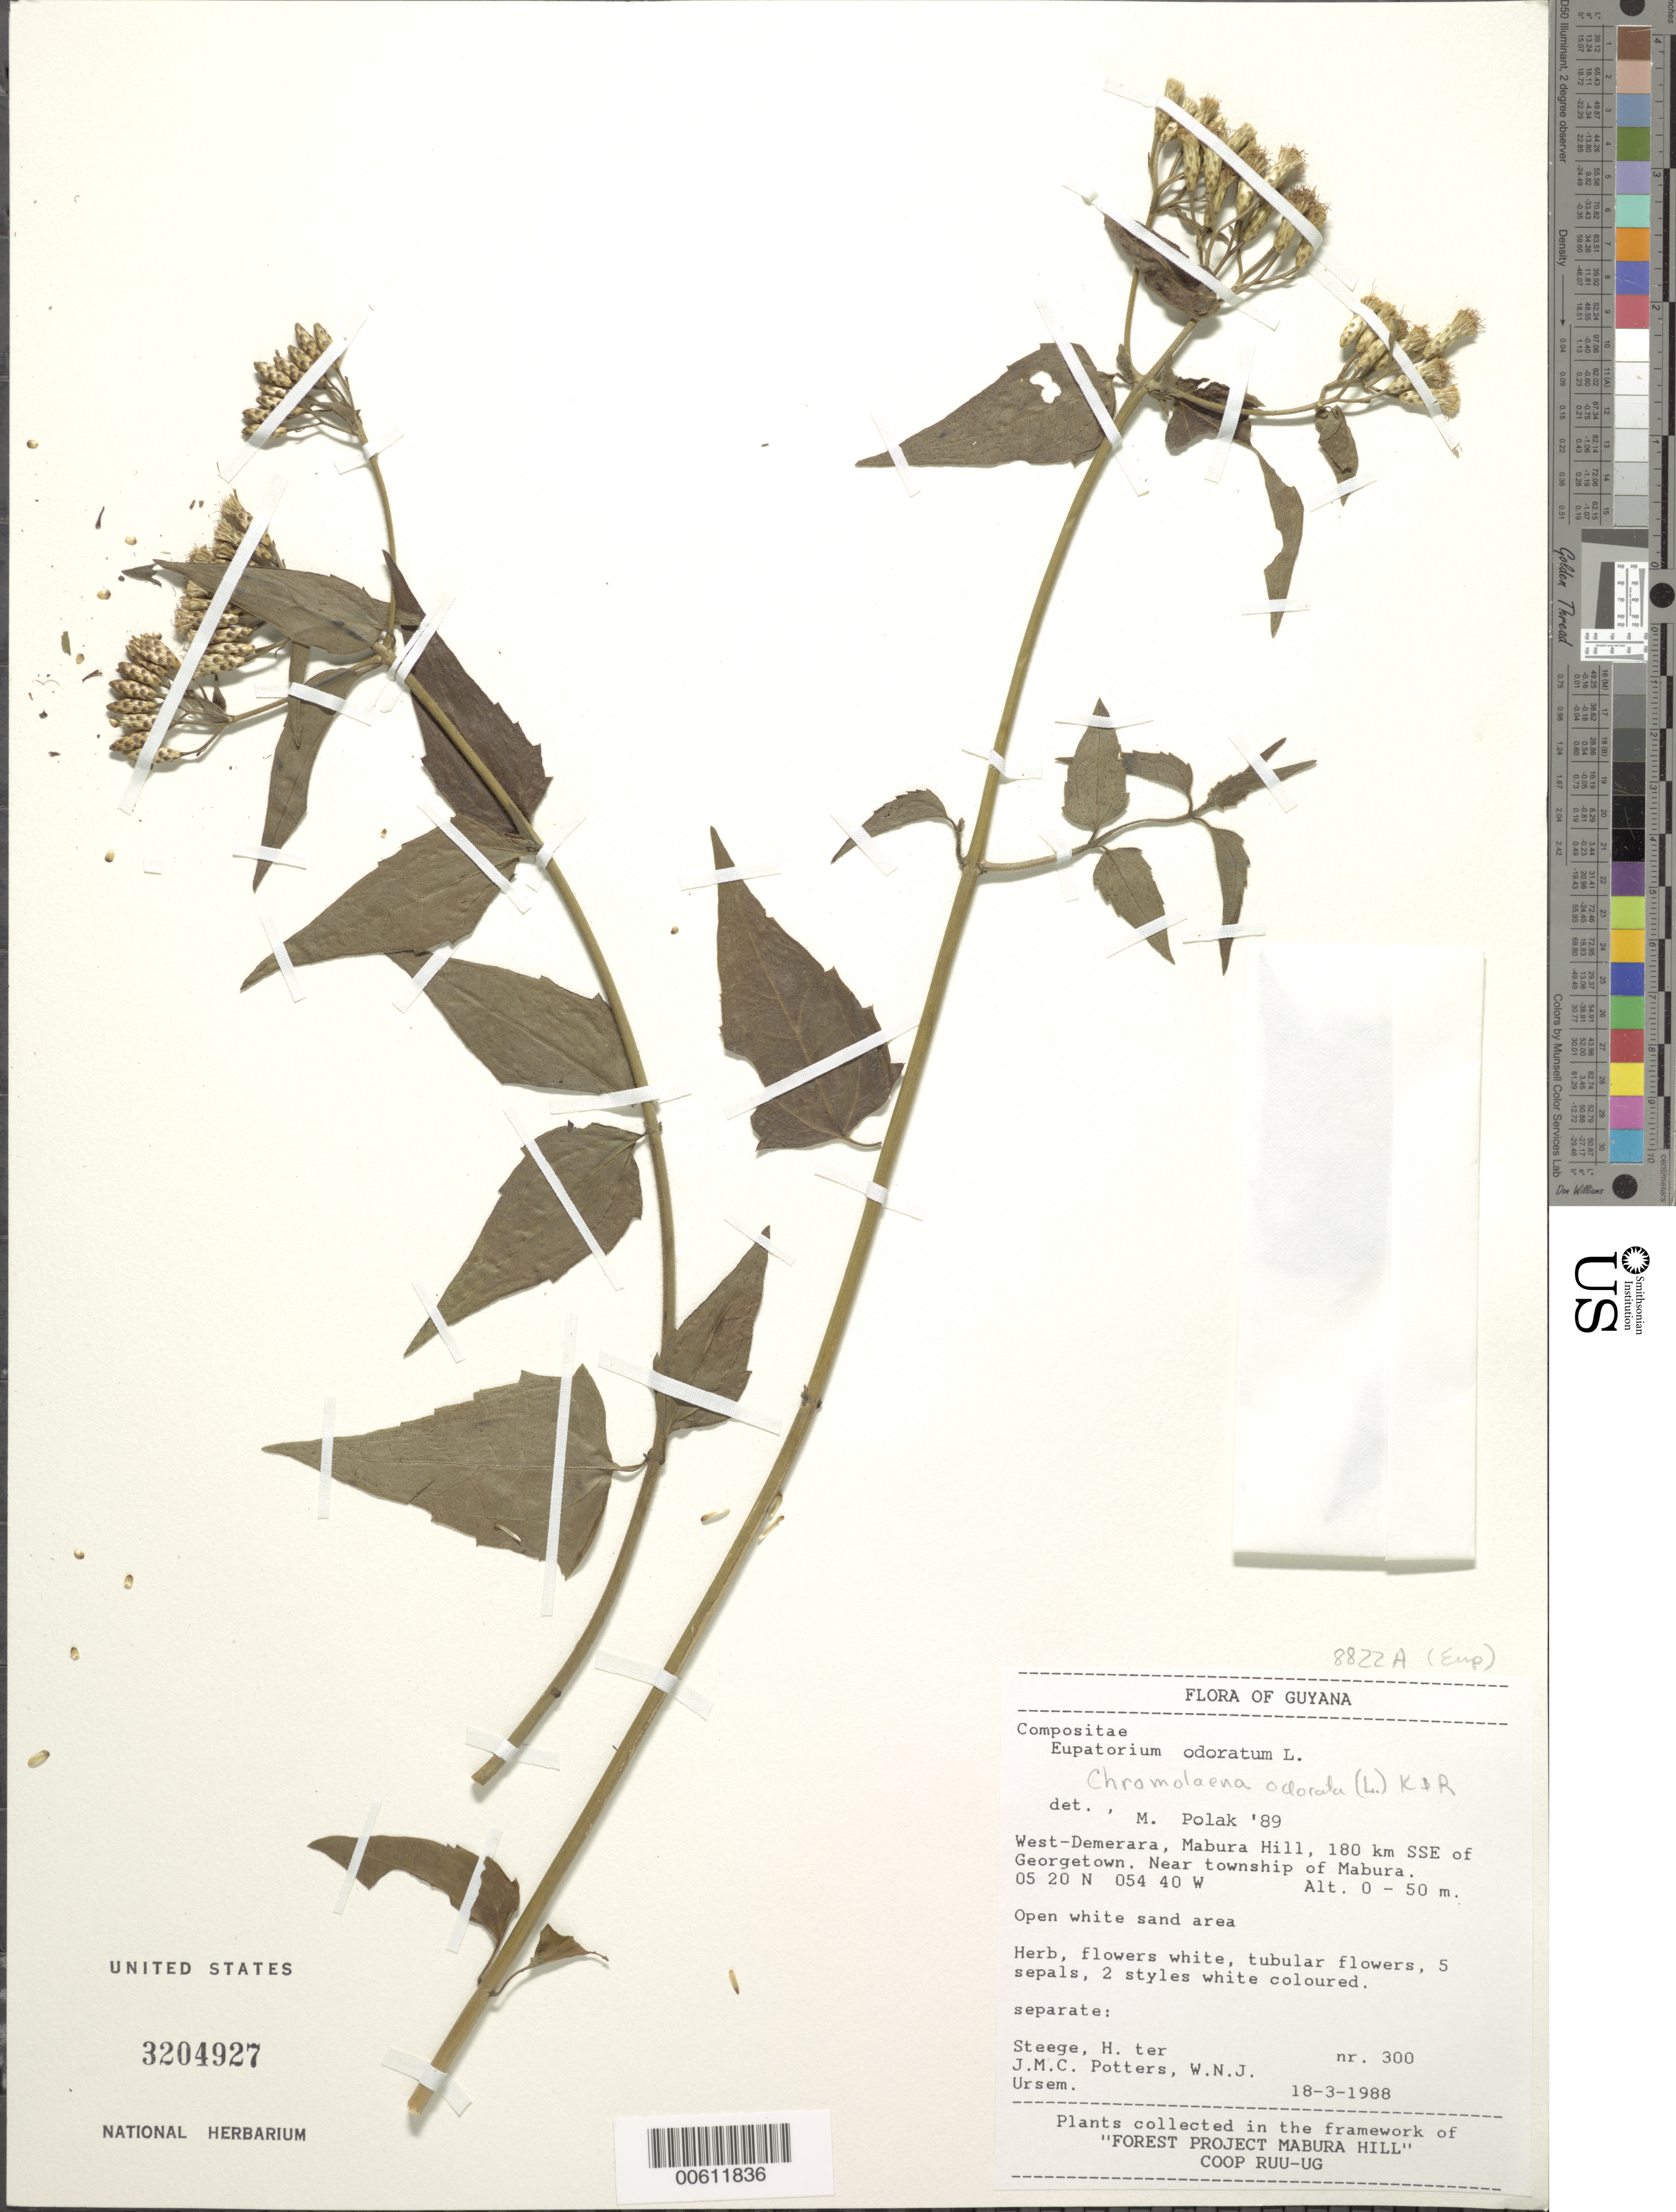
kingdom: Plantae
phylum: Tracheophyta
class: Magnoliopsida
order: Asterales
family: Asteraceae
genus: Chromolaena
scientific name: Chromolaena odorata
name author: (L.) R.M. King & H. Rob.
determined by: Polak, M.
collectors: H. ter Steege, J. Potters & W. Ursem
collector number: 300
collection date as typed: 18-Mar-88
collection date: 1988-03-18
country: Guyana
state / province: U. Demerara-Berbice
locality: Mabura Hill, 180 km SSE of Georgetown, near township of Mabura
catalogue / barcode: US 3204927